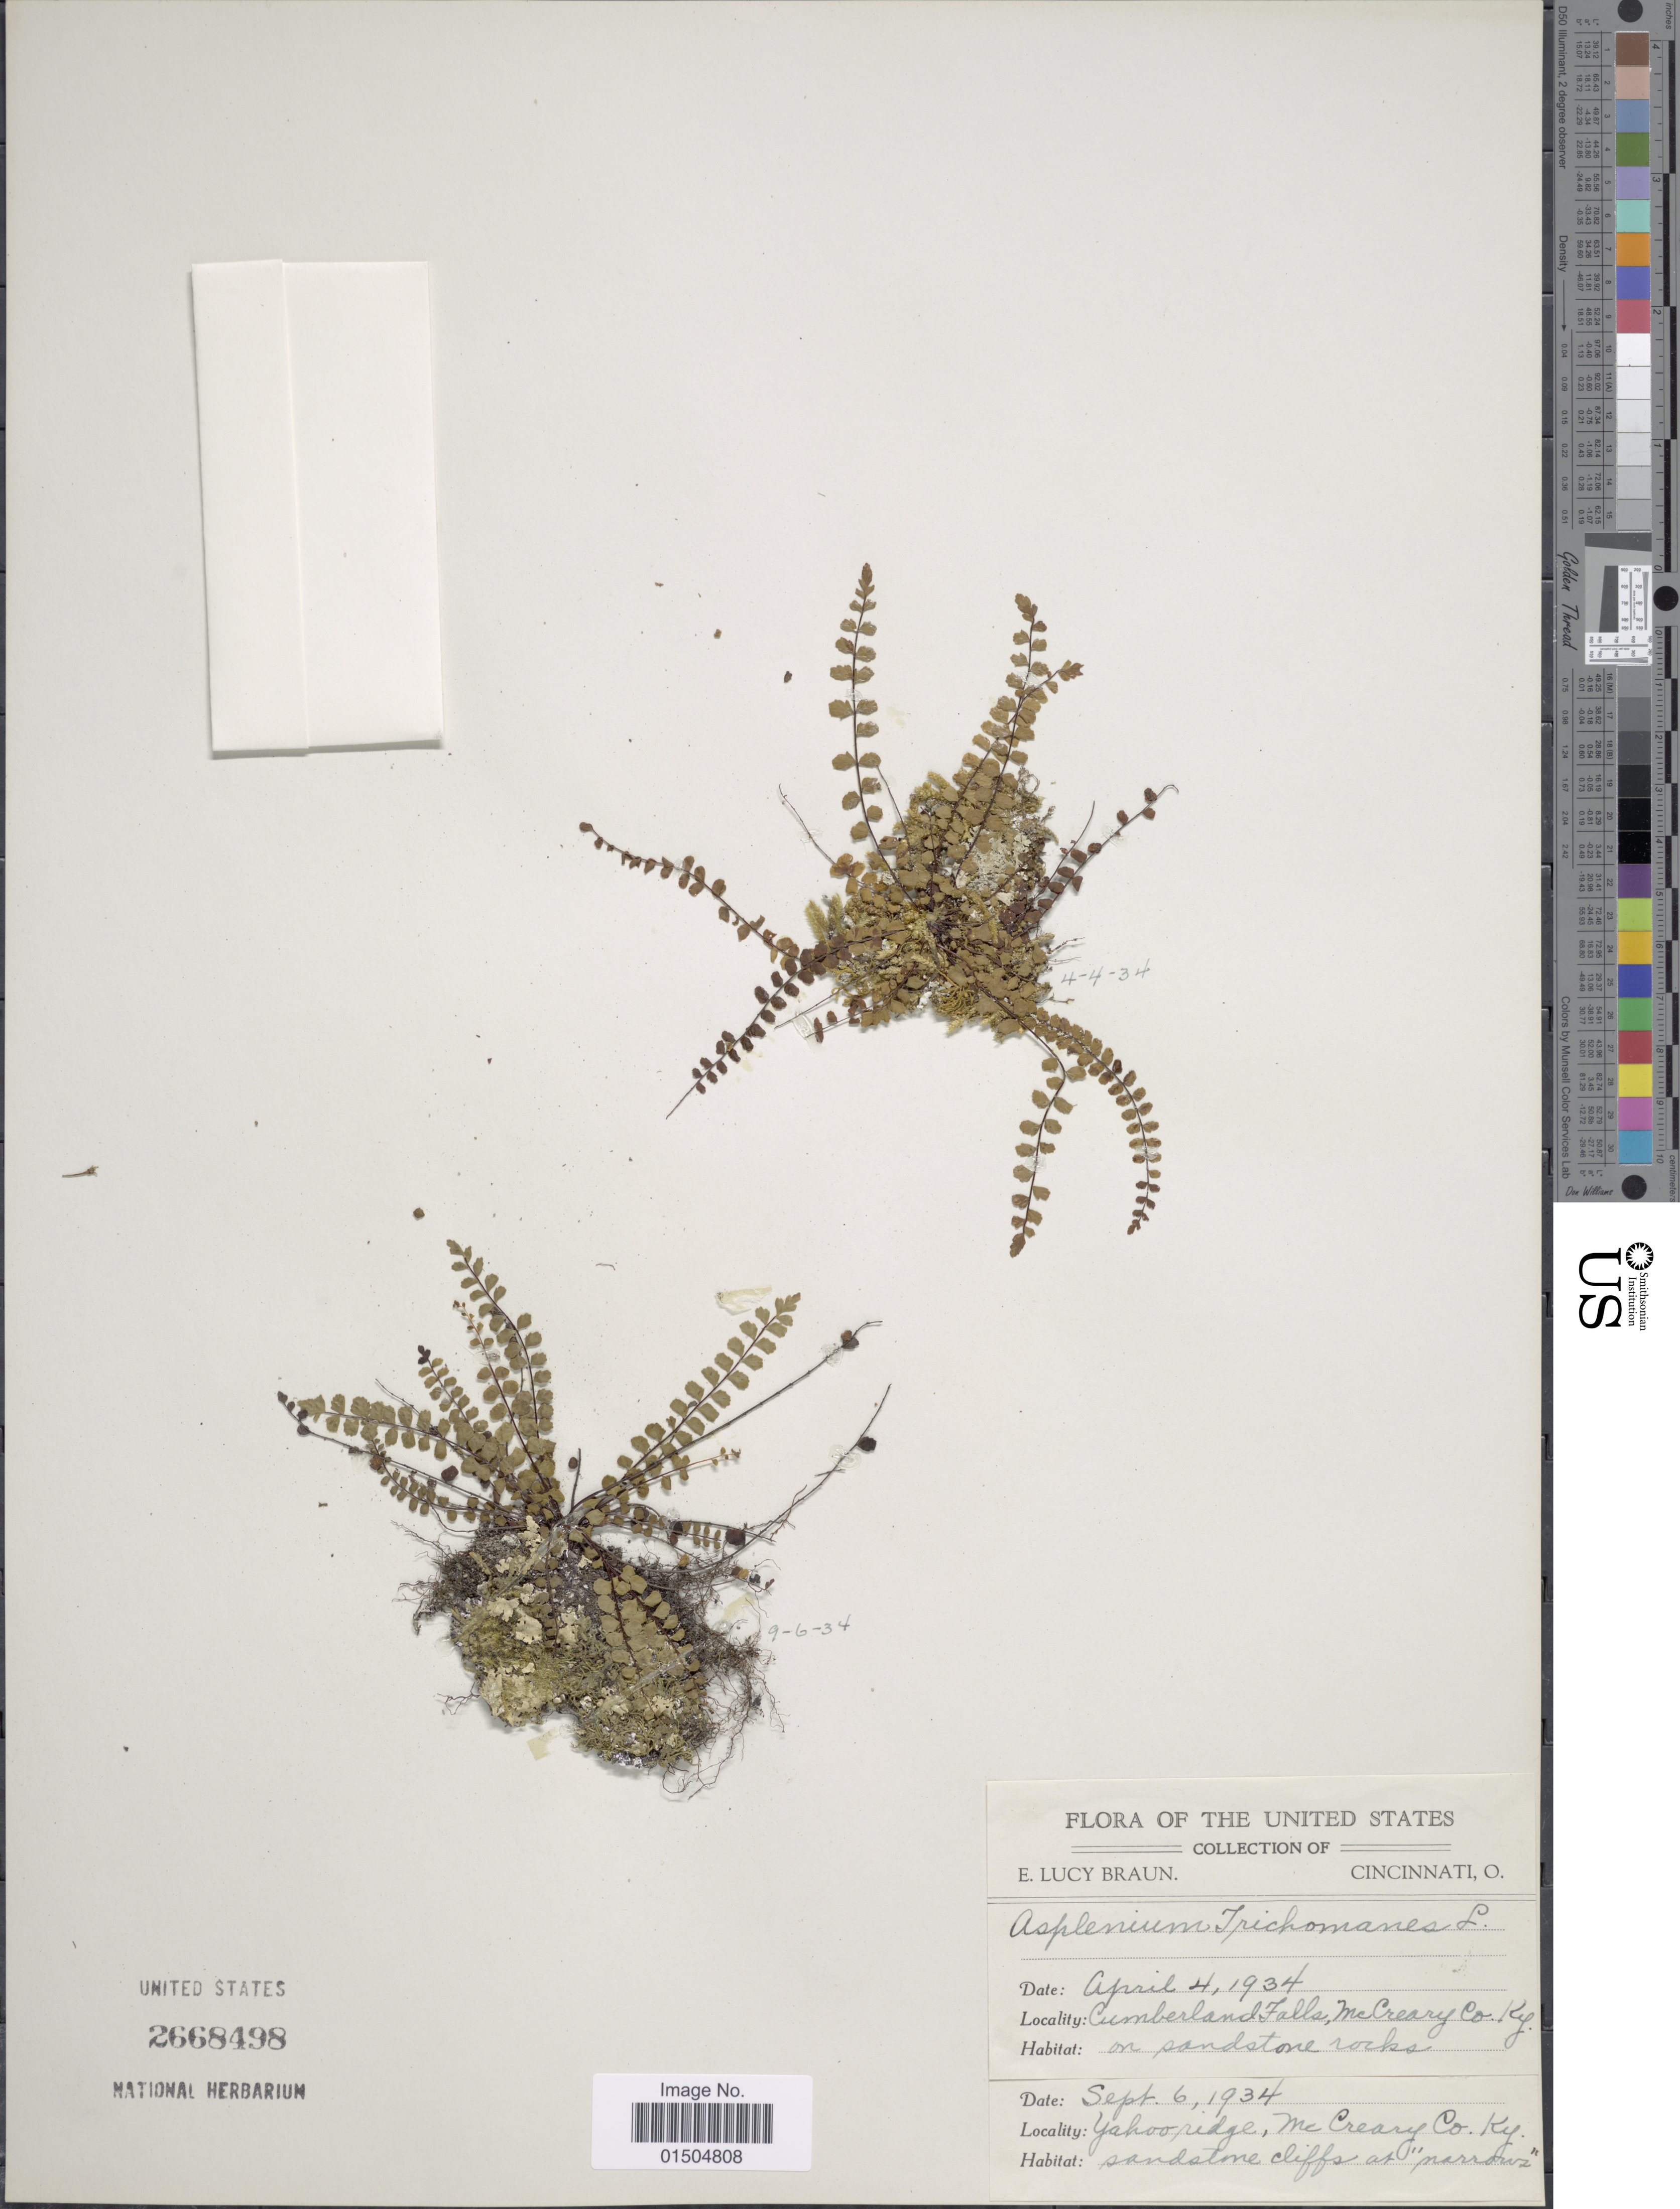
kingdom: Plantae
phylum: Tracheophyta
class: Polypodiopsida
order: Polypodiales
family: Aspleniaceae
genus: Asplenium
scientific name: Asplenium trichomanes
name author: L.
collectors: E. L. Braun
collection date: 1934-04-04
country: United States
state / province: Kentucky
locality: Cumerland Falls, Mc Creary Co.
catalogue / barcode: US 2668498